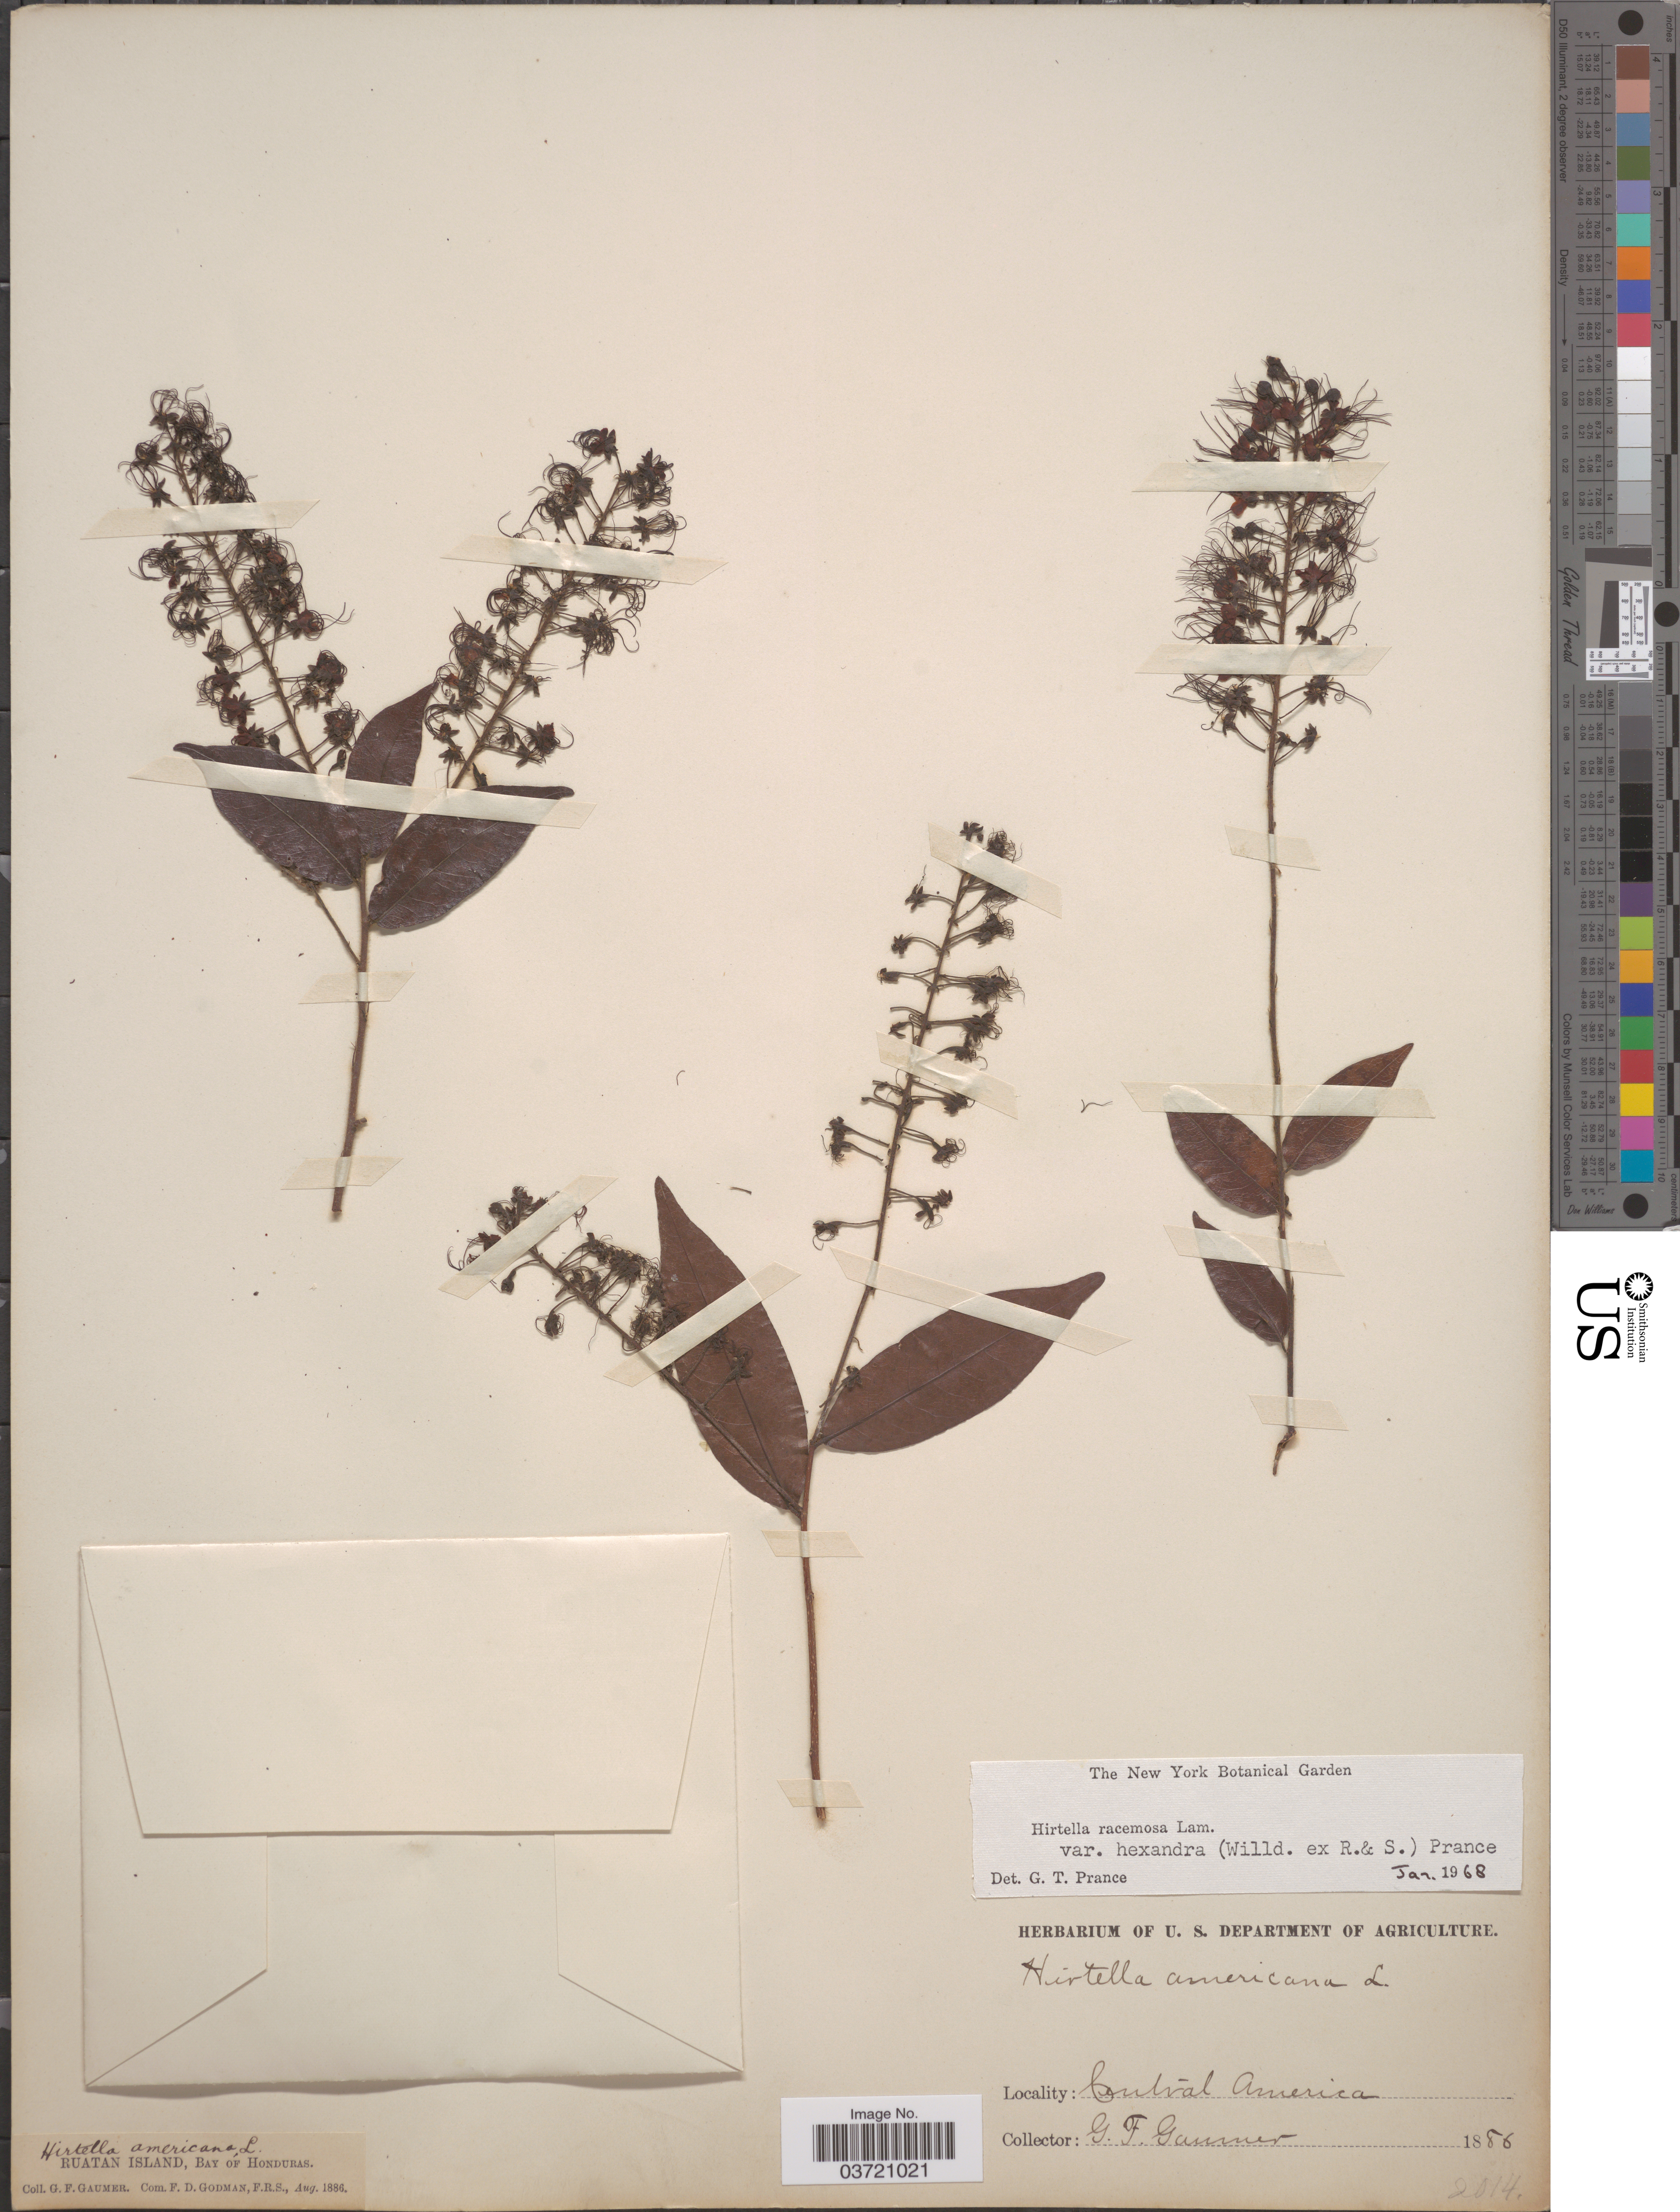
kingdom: Plantae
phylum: Tracheophyta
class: Magnoliopsida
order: Malpighiales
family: Chrysobalanaceae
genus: Hirtella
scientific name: Hirtella racemosa var. hexandra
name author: (Willd. ex Roem. & Schult.) Prance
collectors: G. F. Gaumer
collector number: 2014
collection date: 1886-08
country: Honduras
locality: Ruatan Island, Bay of Honduras.